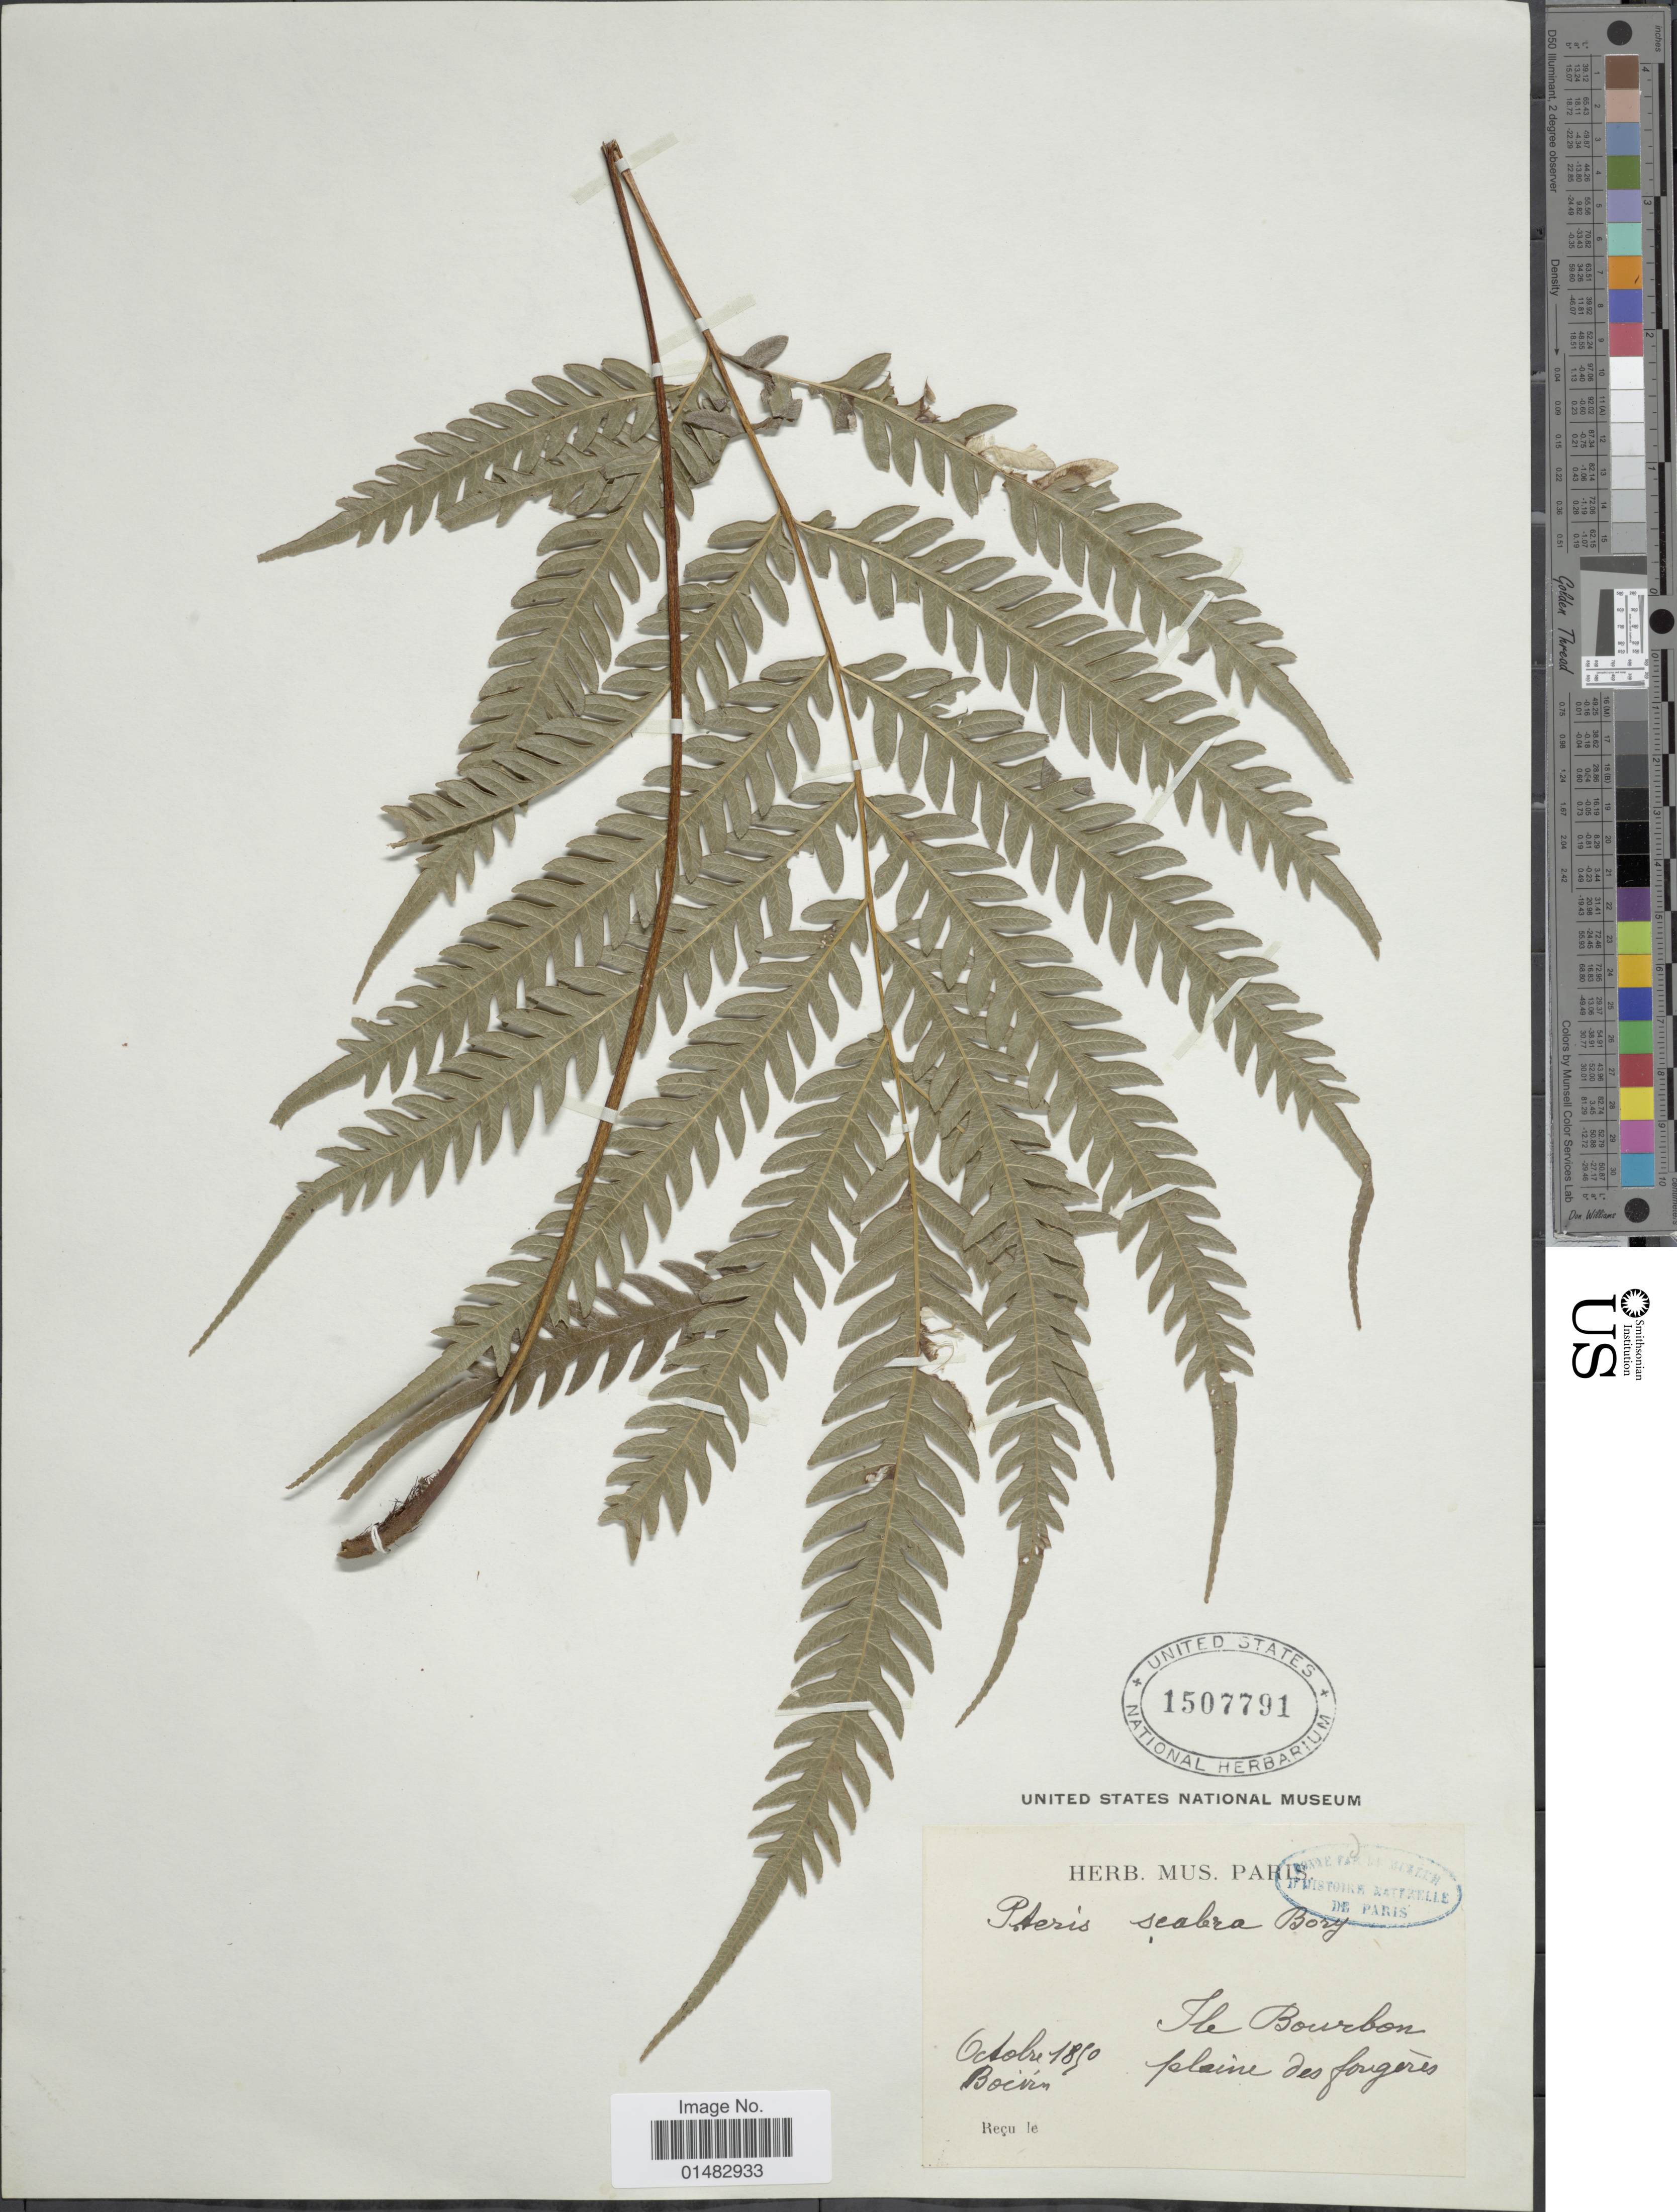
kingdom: Plantae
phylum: Tracheophyta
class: Polypodiopsida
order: Polypodiales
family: Pteridaceae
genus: Pteris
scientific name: Pteris scabra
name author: Bory ex Willd.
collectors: -- Boivin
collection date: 1890-10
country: Reunion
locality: The Bourbon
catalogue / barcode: US 1507791